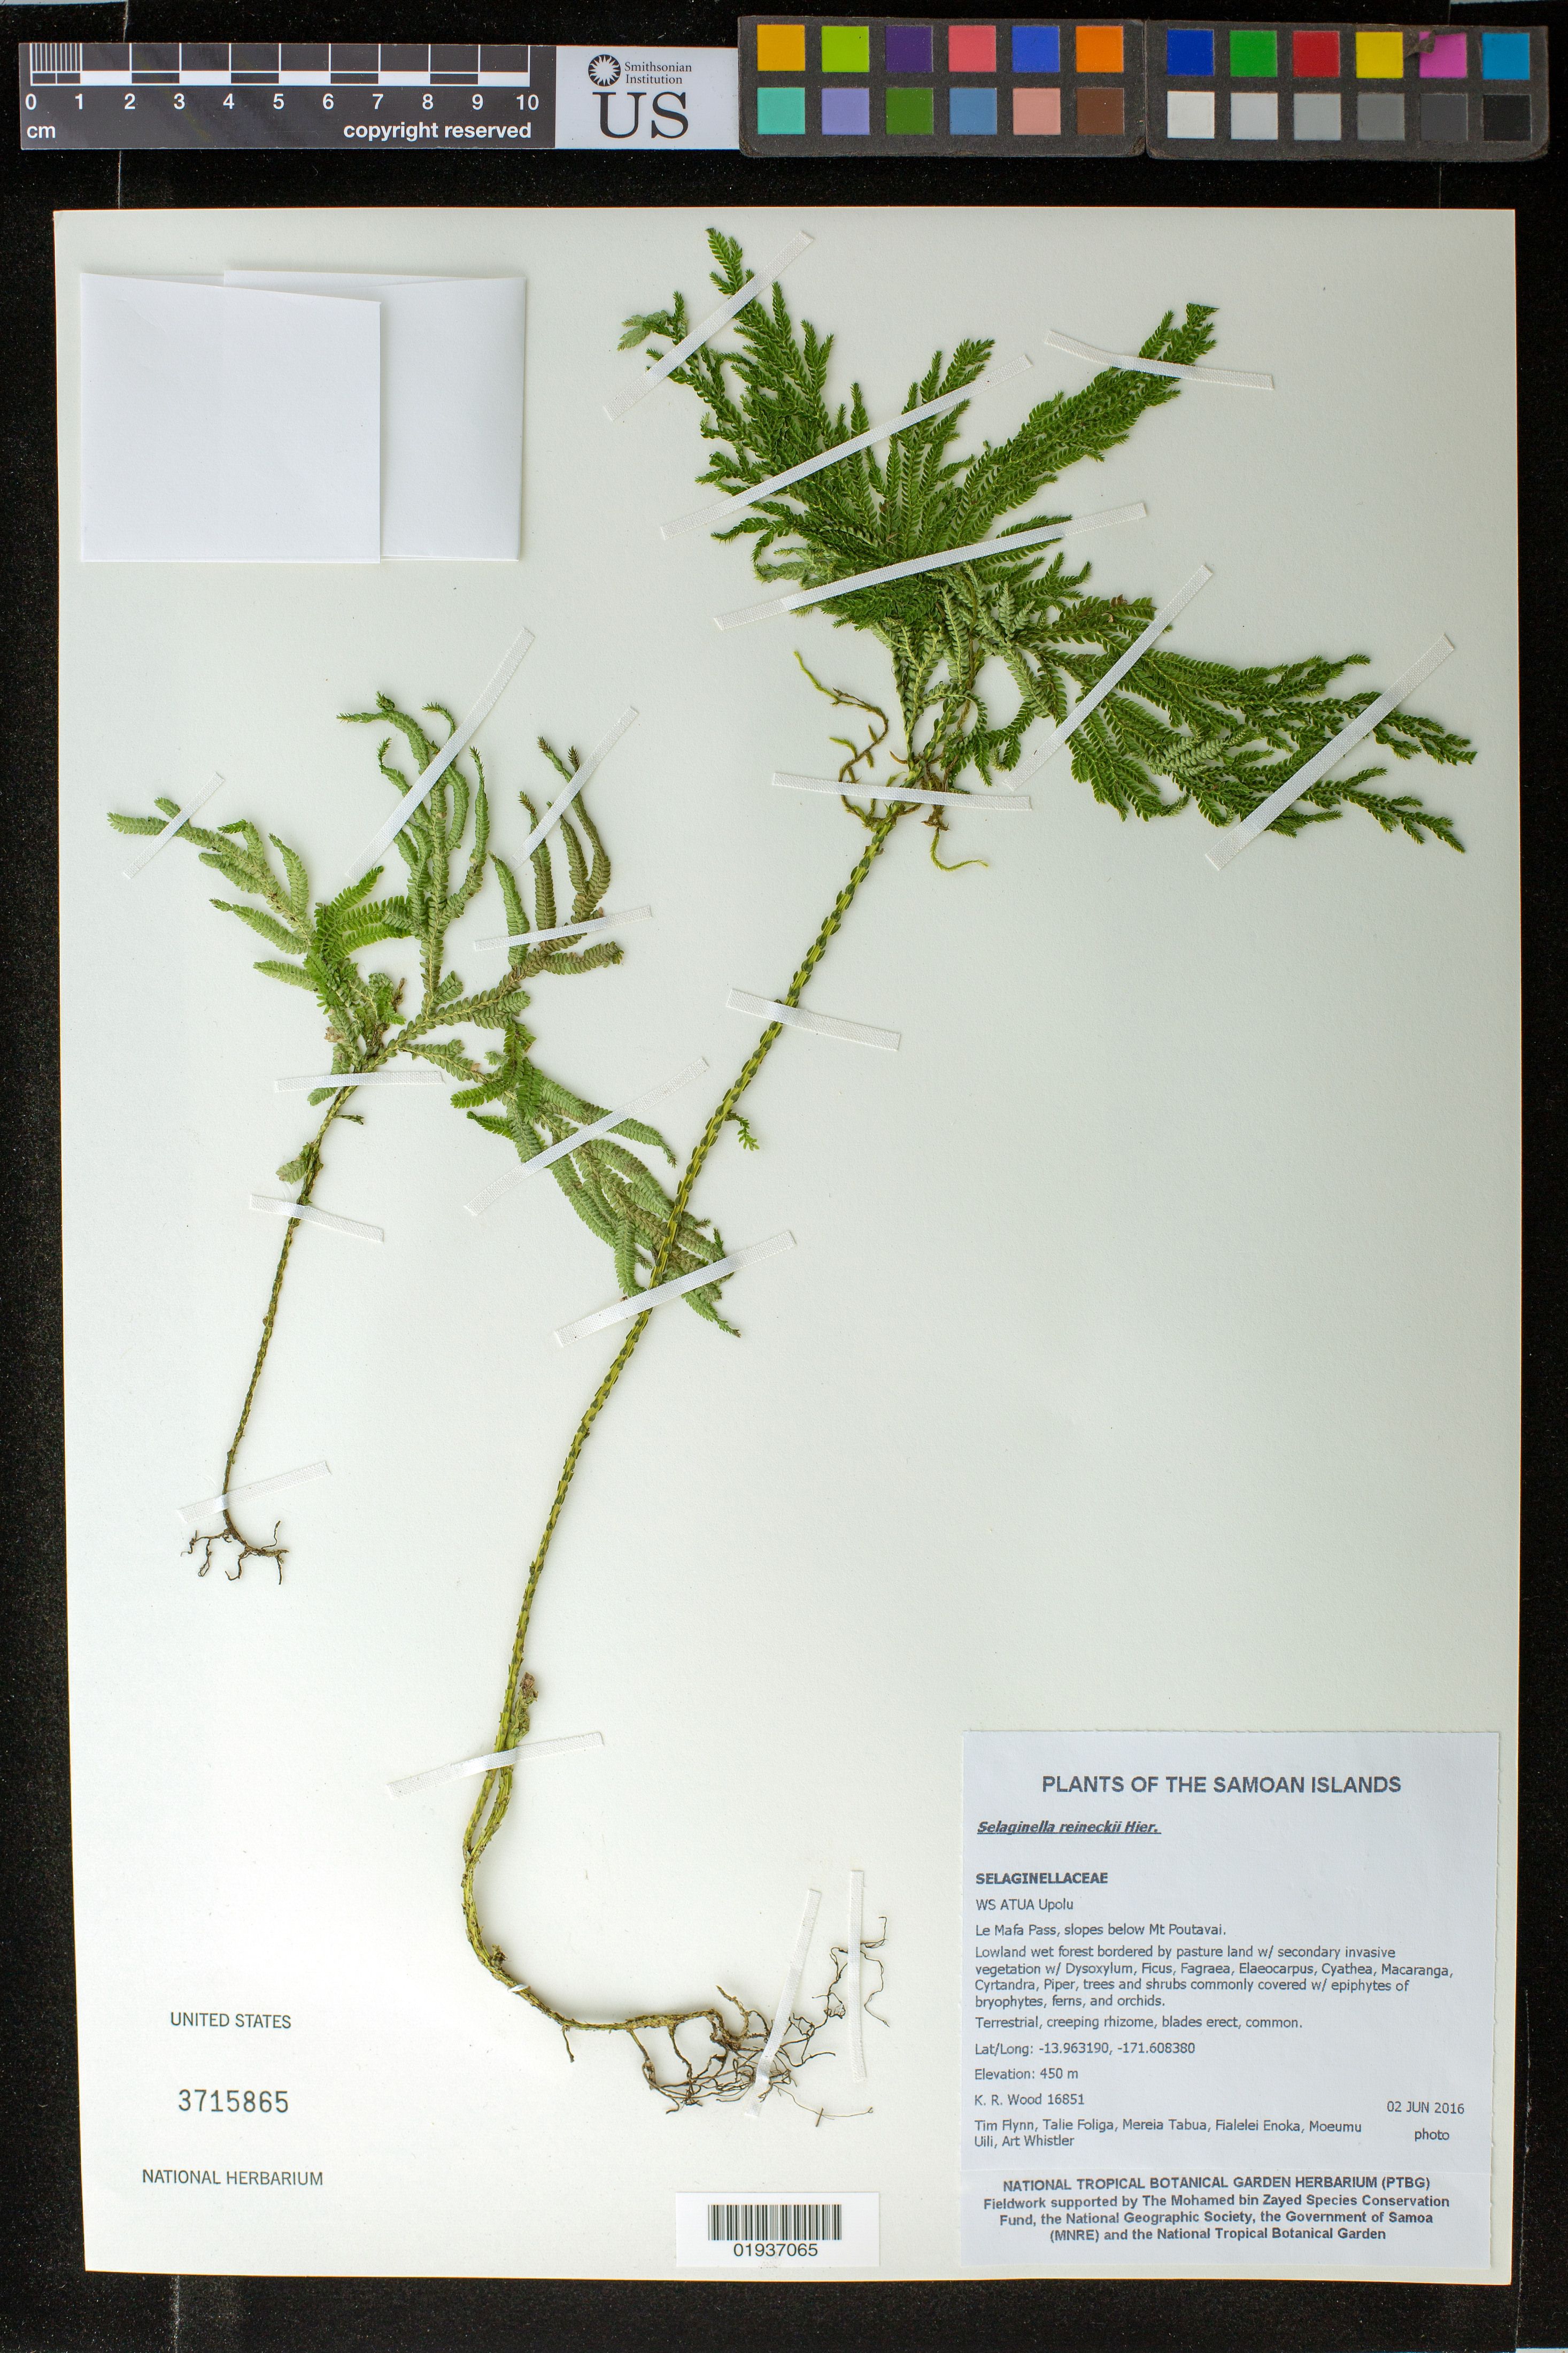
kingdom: Plantae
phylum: Tracheophyta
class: Lycopodiopsida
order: Selaginellales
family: Selaginellaceae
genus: Selaginella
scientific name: Selaginella reineckei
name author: Hieron.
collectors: K. R. Wood, T. W. Flynn, T. Foliga, M. Tabua, F. Enoka, M. Uili & A. Whistler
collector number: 16851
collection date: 2016-06-02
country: Samoa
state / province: Atua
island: Upolu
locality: Upolu, Le Mafa Pass, slopes below Mt. Poutavai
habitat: Lowland wet forest bordered by pasture land w/secondary invasive vegetation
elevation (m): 450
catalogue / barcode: US 3715865